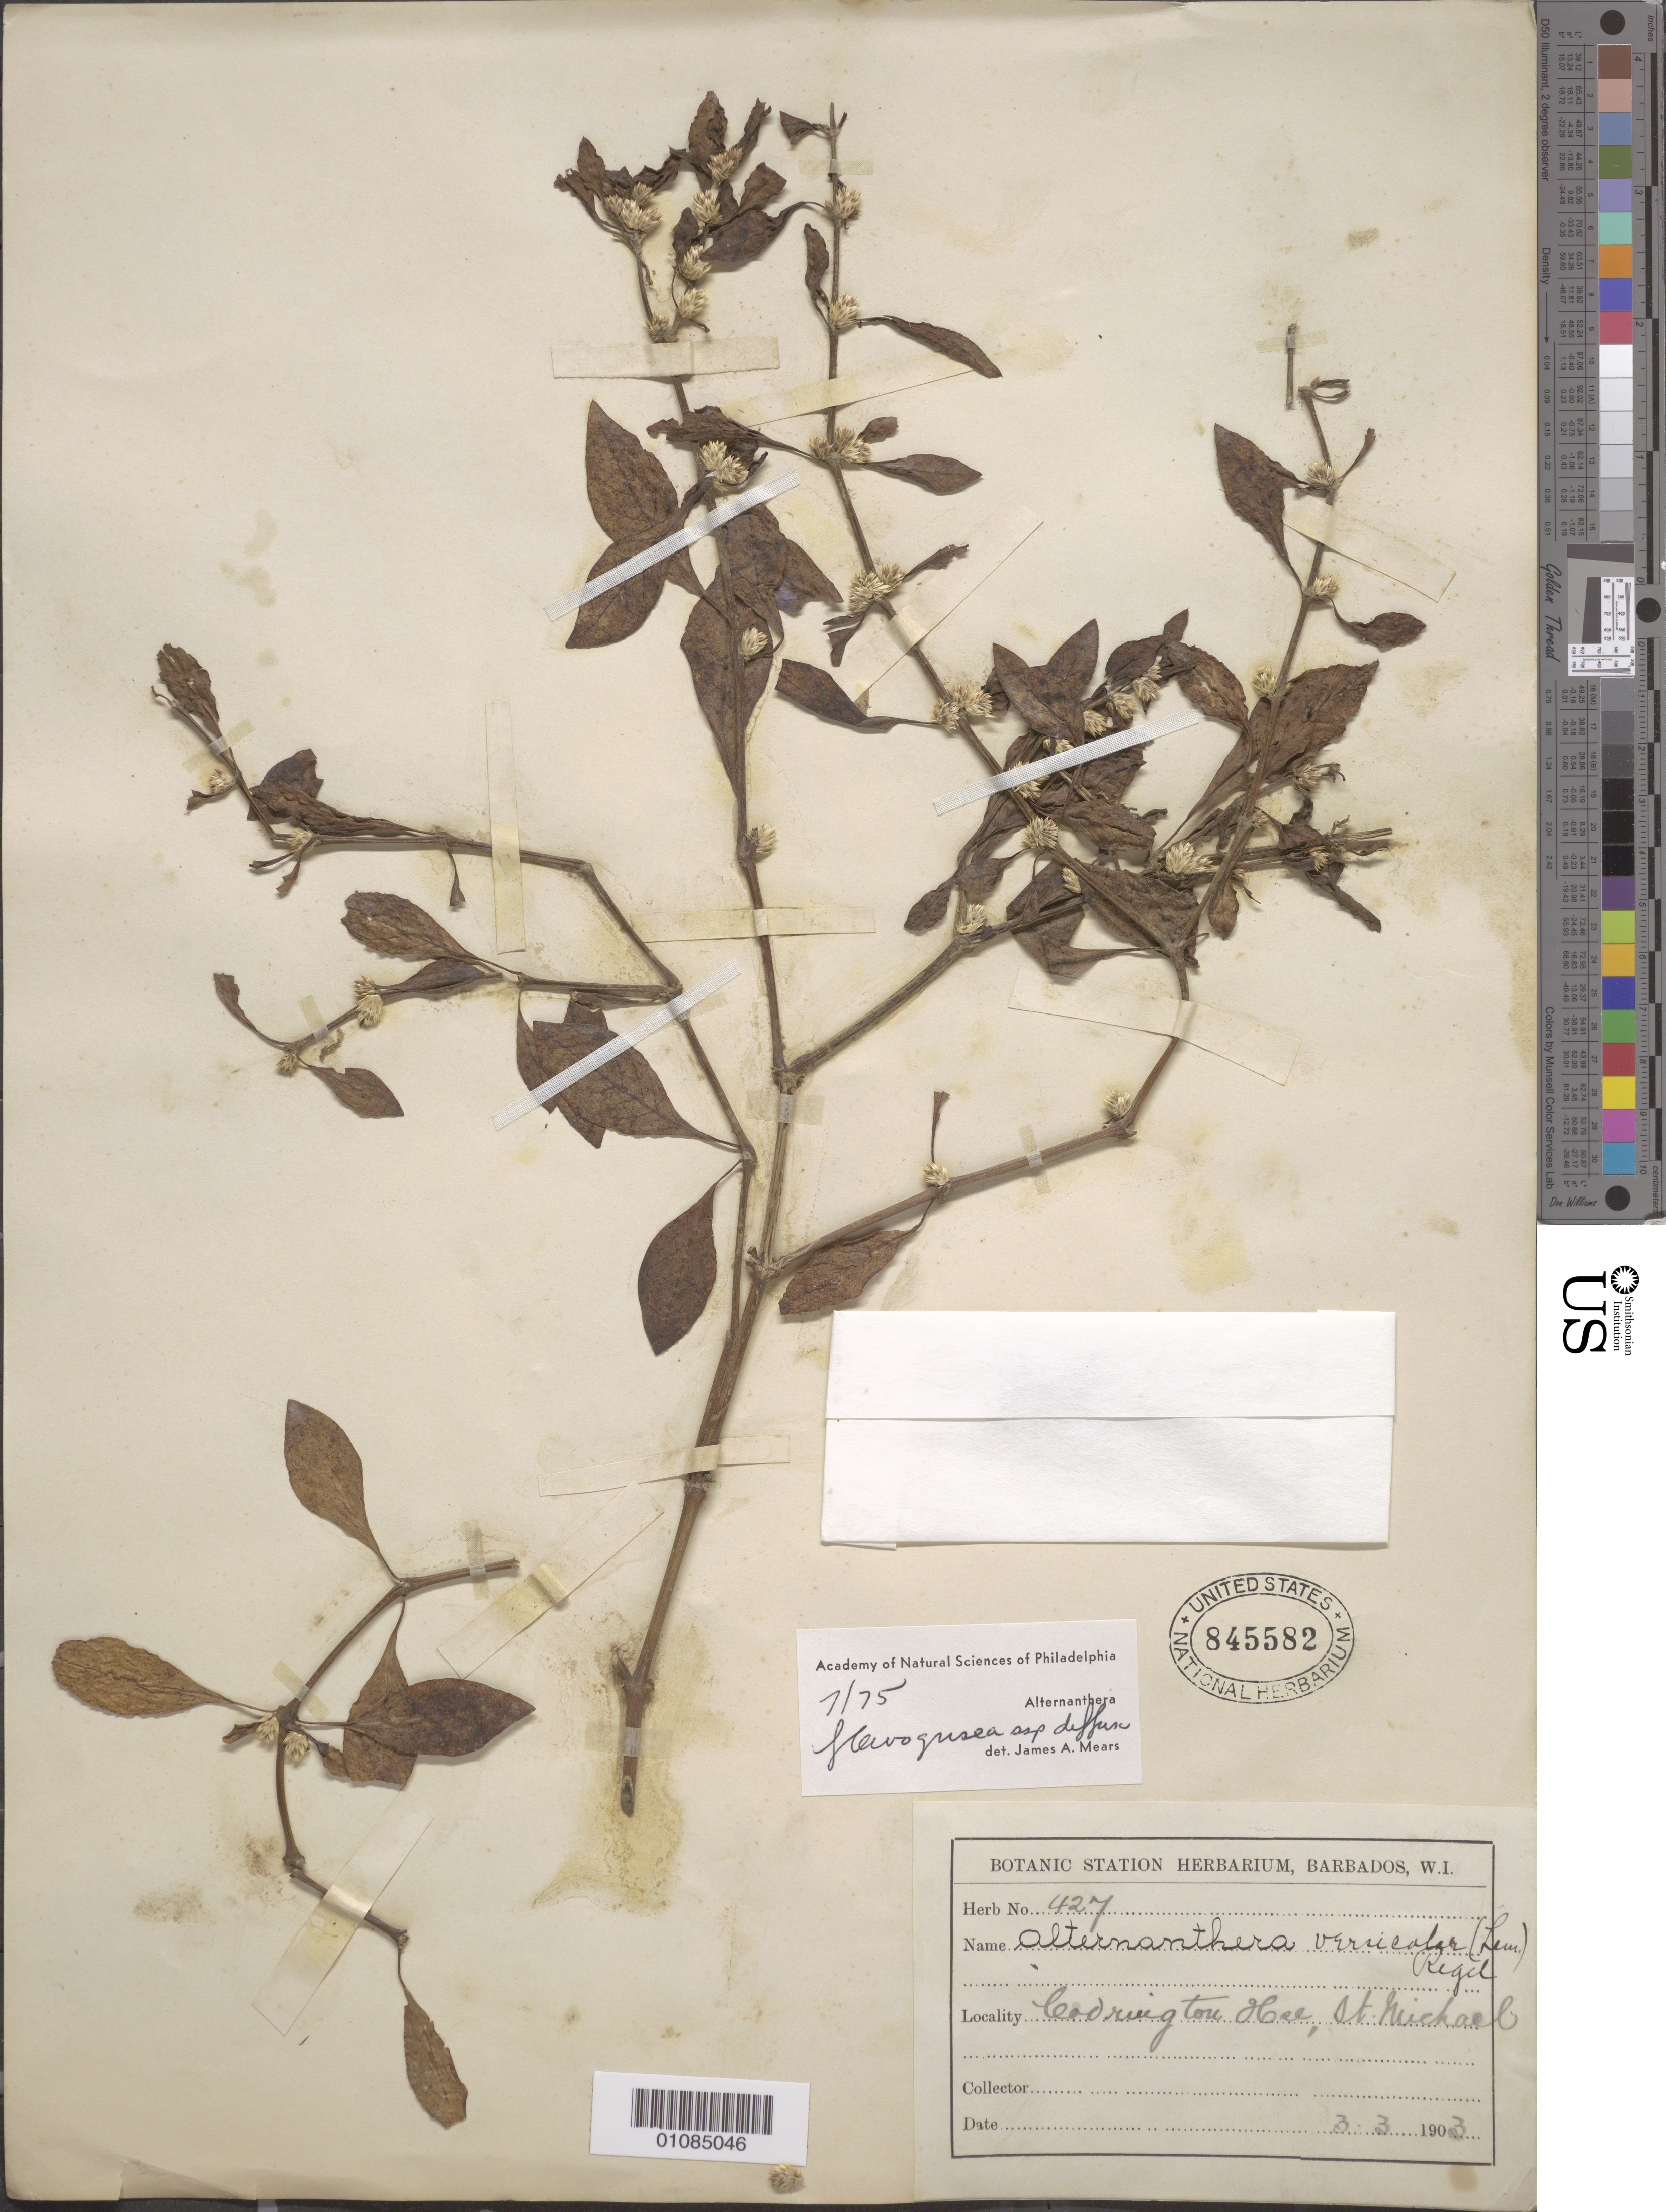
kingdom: Plantae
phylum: Tracheophyta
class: Magnoliopsida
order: Caryophyllales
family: Amaranthaceae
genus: Alternanthera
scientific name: Alternanthera flavogrisea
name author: Urb.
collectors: ex herb. Bot. Sta. Barbados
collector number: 427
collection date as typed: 03 Mar 1903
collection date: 1903-03-03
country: Barbados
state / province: Saint Michael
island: Barbados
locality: Cadrington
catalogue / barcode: US 845582